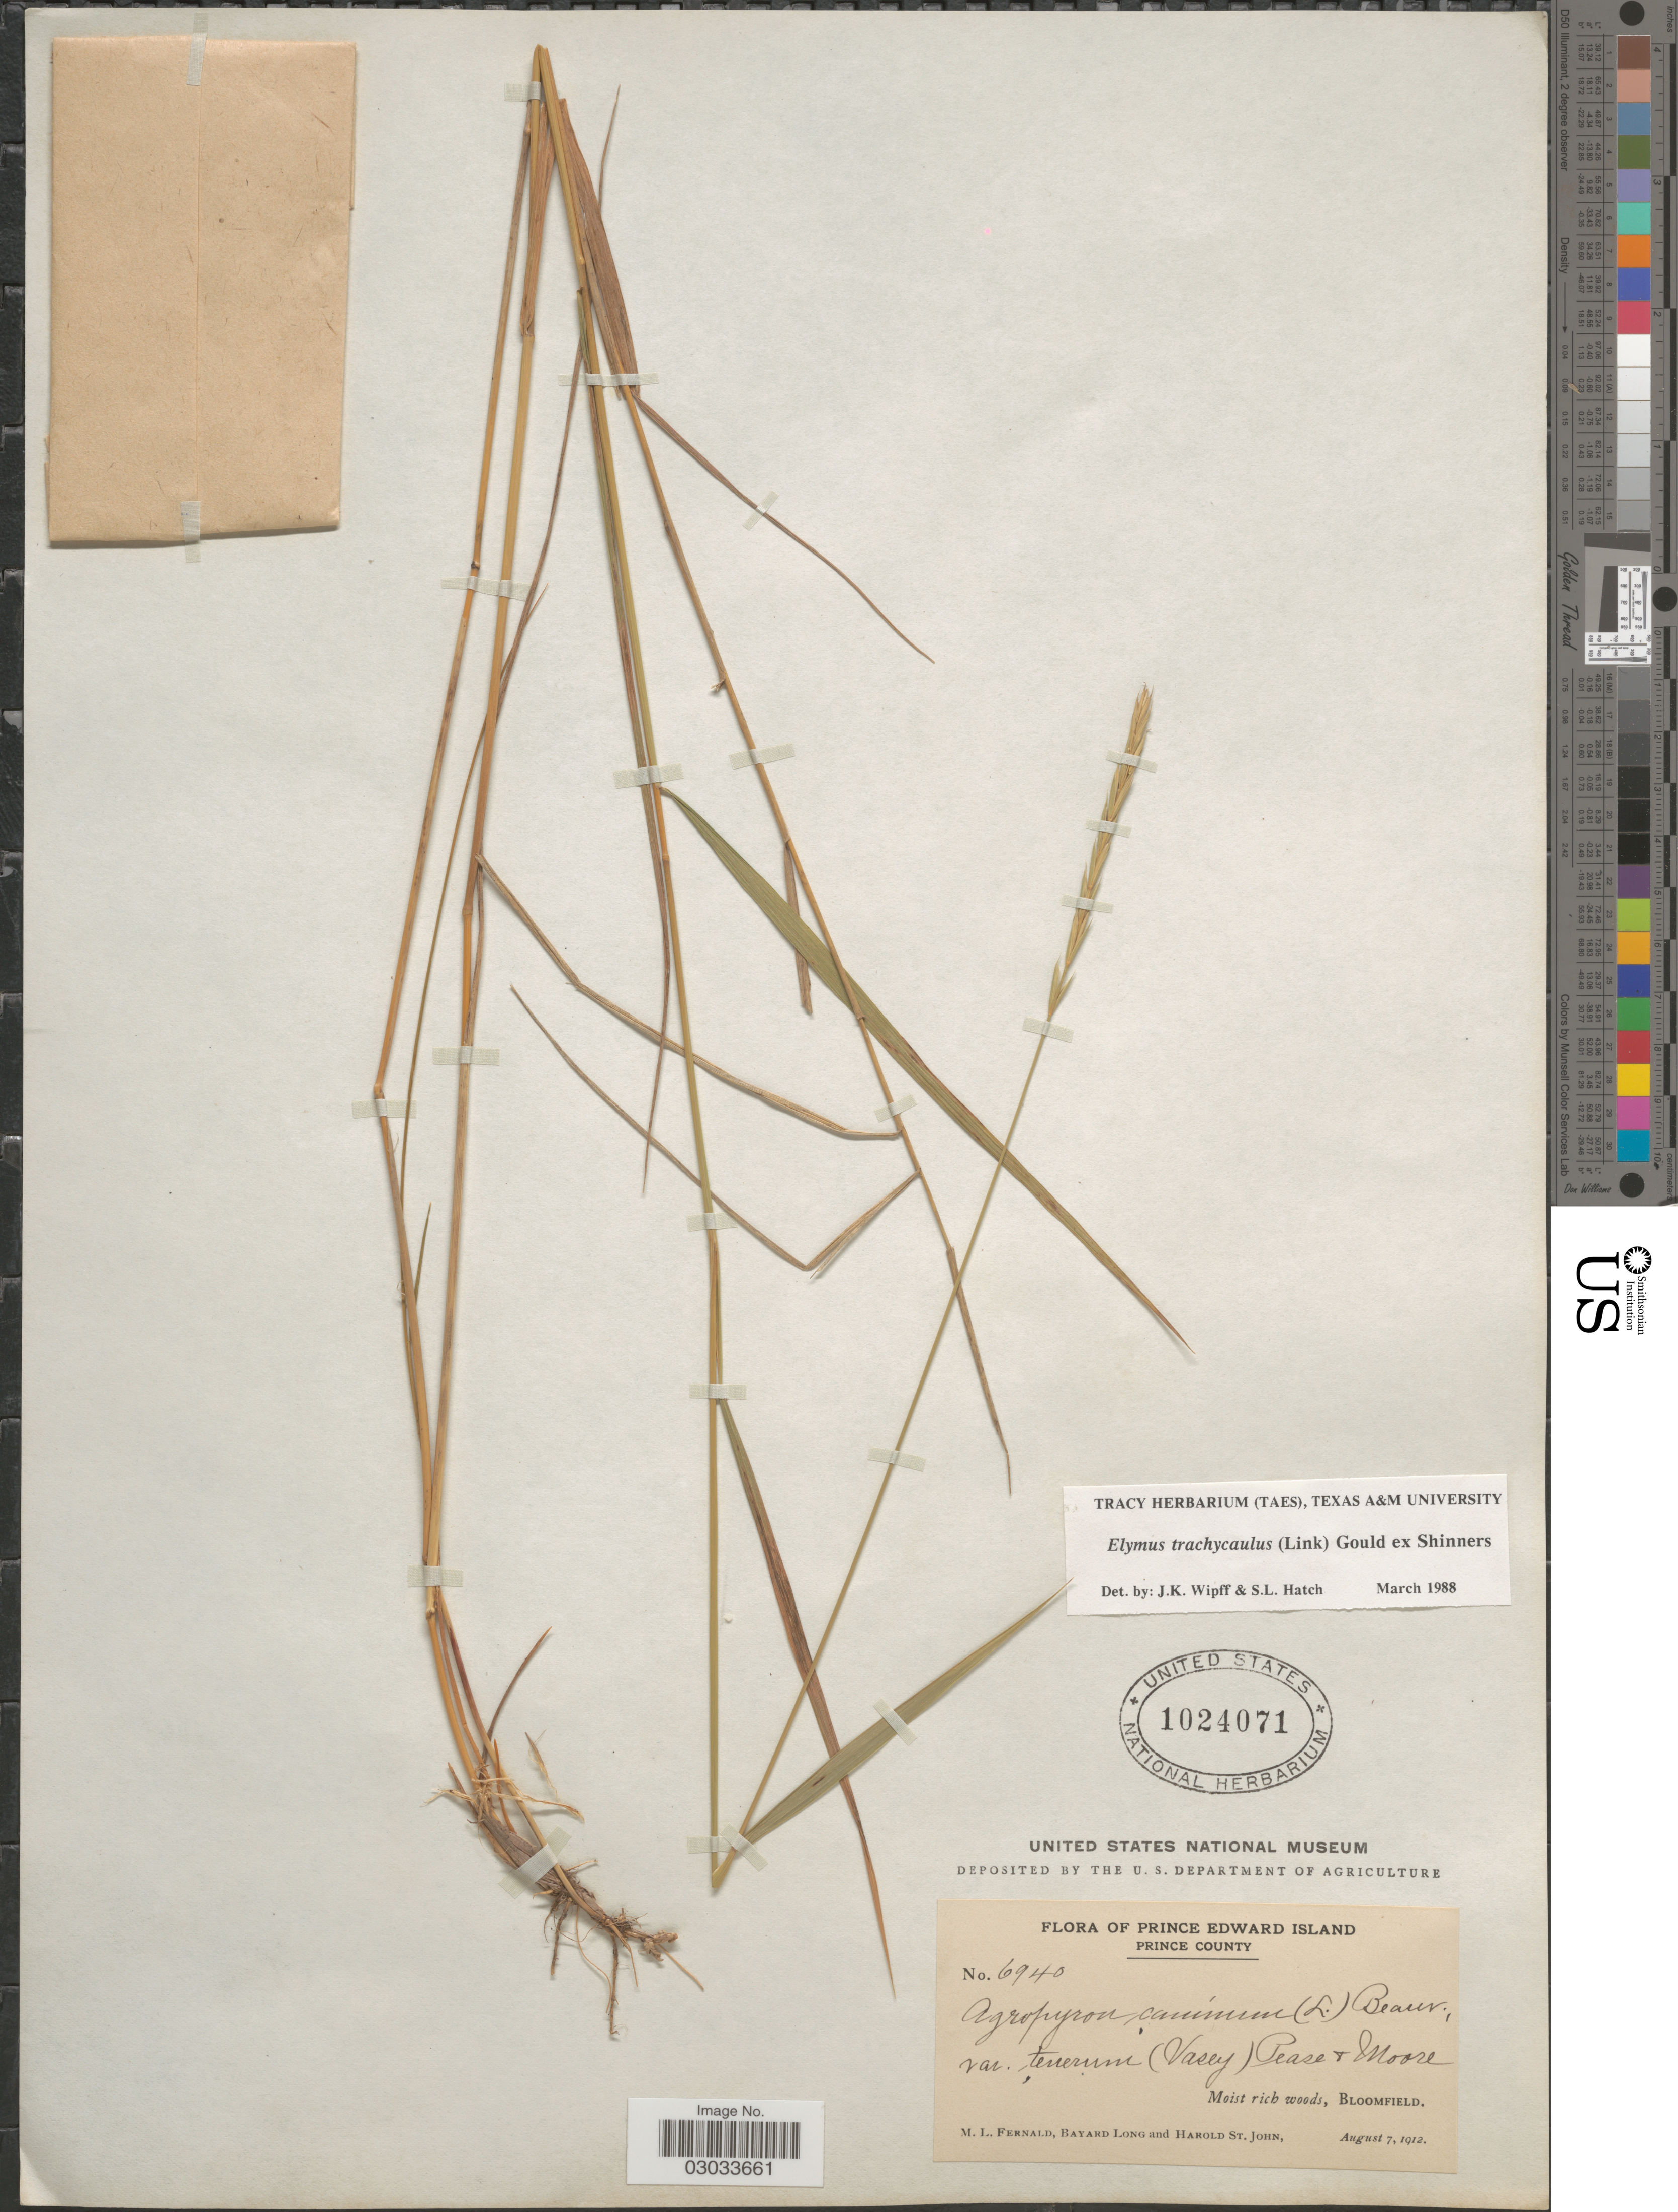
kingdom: Plantae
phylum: Tracheophyta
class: Liliopsida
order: Poales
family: Poaceae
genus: Elymus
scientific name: Elymus trachycaulus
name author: (Link) Gould ex Shinners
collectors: M. L. Fernald, B. Long & H. St. John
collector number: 6940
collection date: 1912-08-07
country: Canada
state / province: Prince Edward Island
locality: Prince County. Bloomfield.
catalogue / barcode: US 1024071